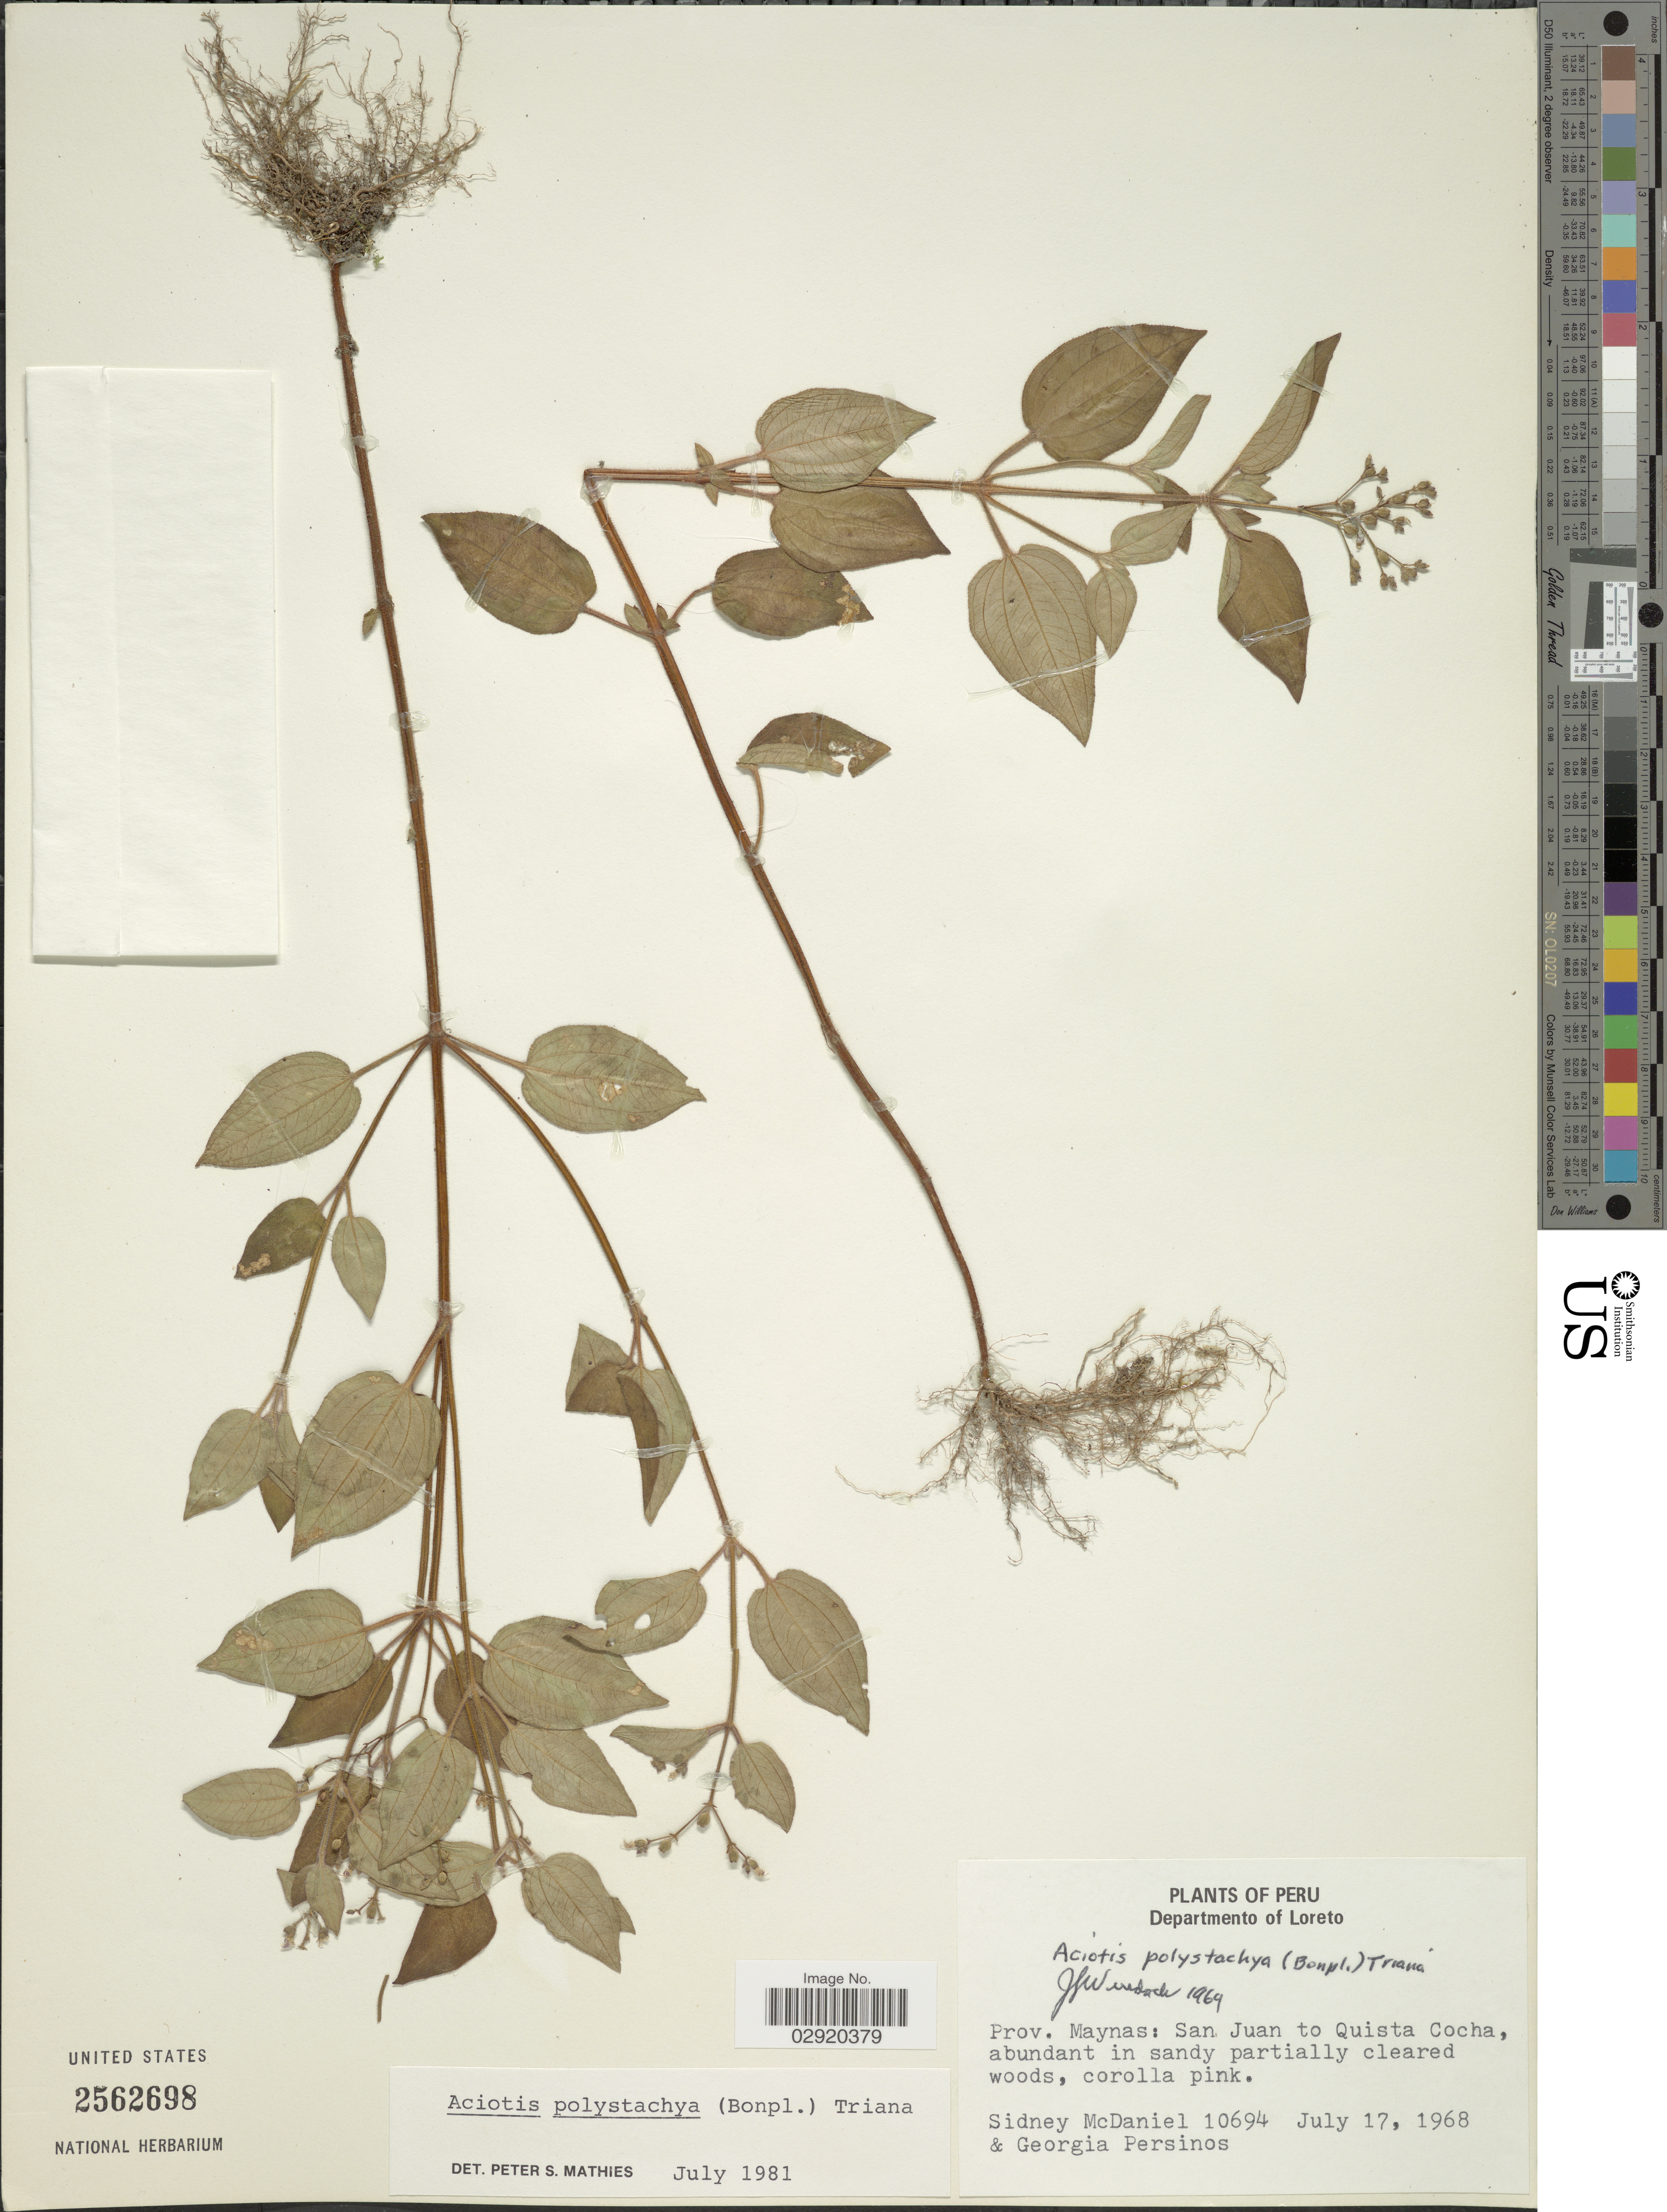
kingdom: Plantae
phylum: Tracheophyta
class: Magnoliopsida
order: Myrtales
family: Melastomataceae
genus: Aciotis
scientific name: Aciotis polystachya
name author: (Bonpl.) Triana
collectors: S. McDaniel & G. Persinos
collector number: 10694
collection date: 1968-07-17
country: Peru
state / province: Loreto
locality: Departamento of Loreto. Prov. Maynas: San Juan to Quista Cocha.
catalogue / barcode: US 2562698